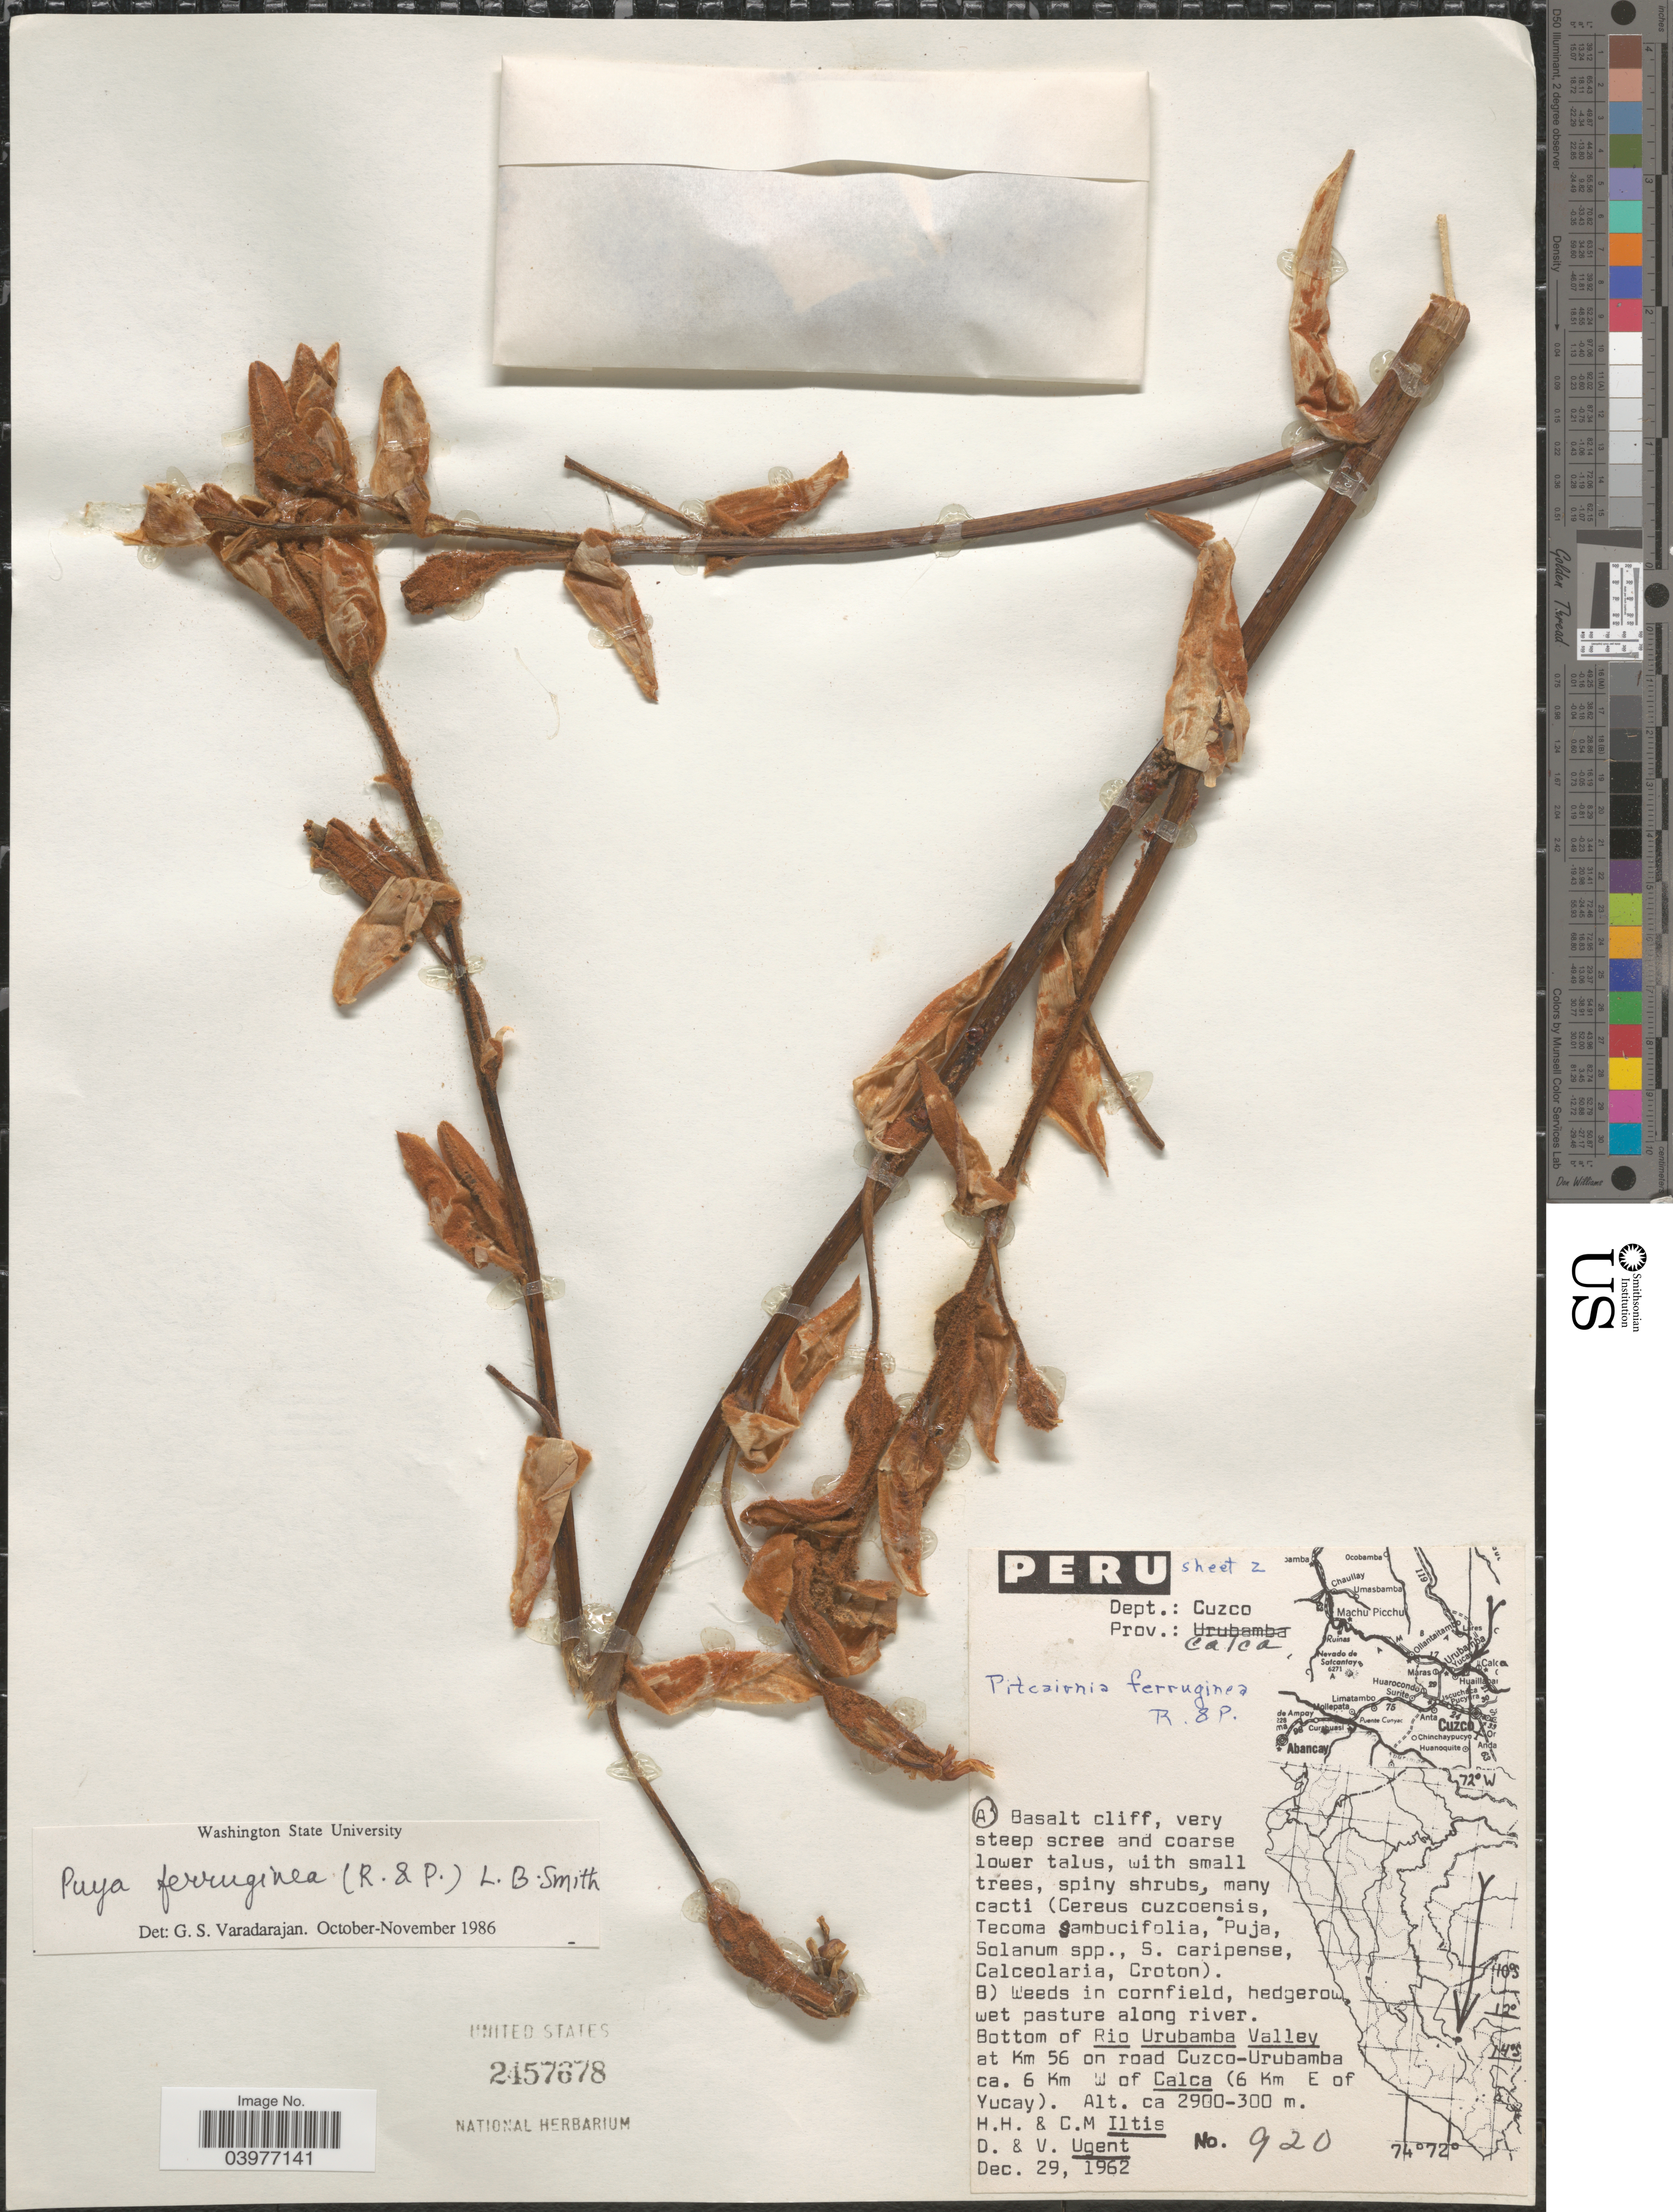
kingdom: Plantae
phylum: Tracheophyta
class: Liliopsida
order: Poales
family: Bromeliaceae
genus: Puya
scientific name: Puya ferruginea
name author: (Ruiz & Pav.) L.B. Sm.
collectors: H. H. Iltis, C. M Iltis, D. Ugent & V. Ugent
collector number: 920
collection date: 1962-12-29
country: Peru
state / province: Cusco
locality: Dept.: Cuzco. Prov.: Calca. Bottom of Rio Urubamba Valley at Km 56 on road Cuzco-Urubamba ca. 6 Km W of Calca (6 Km E of Yucay).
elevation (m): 300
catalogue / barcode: US 2457678